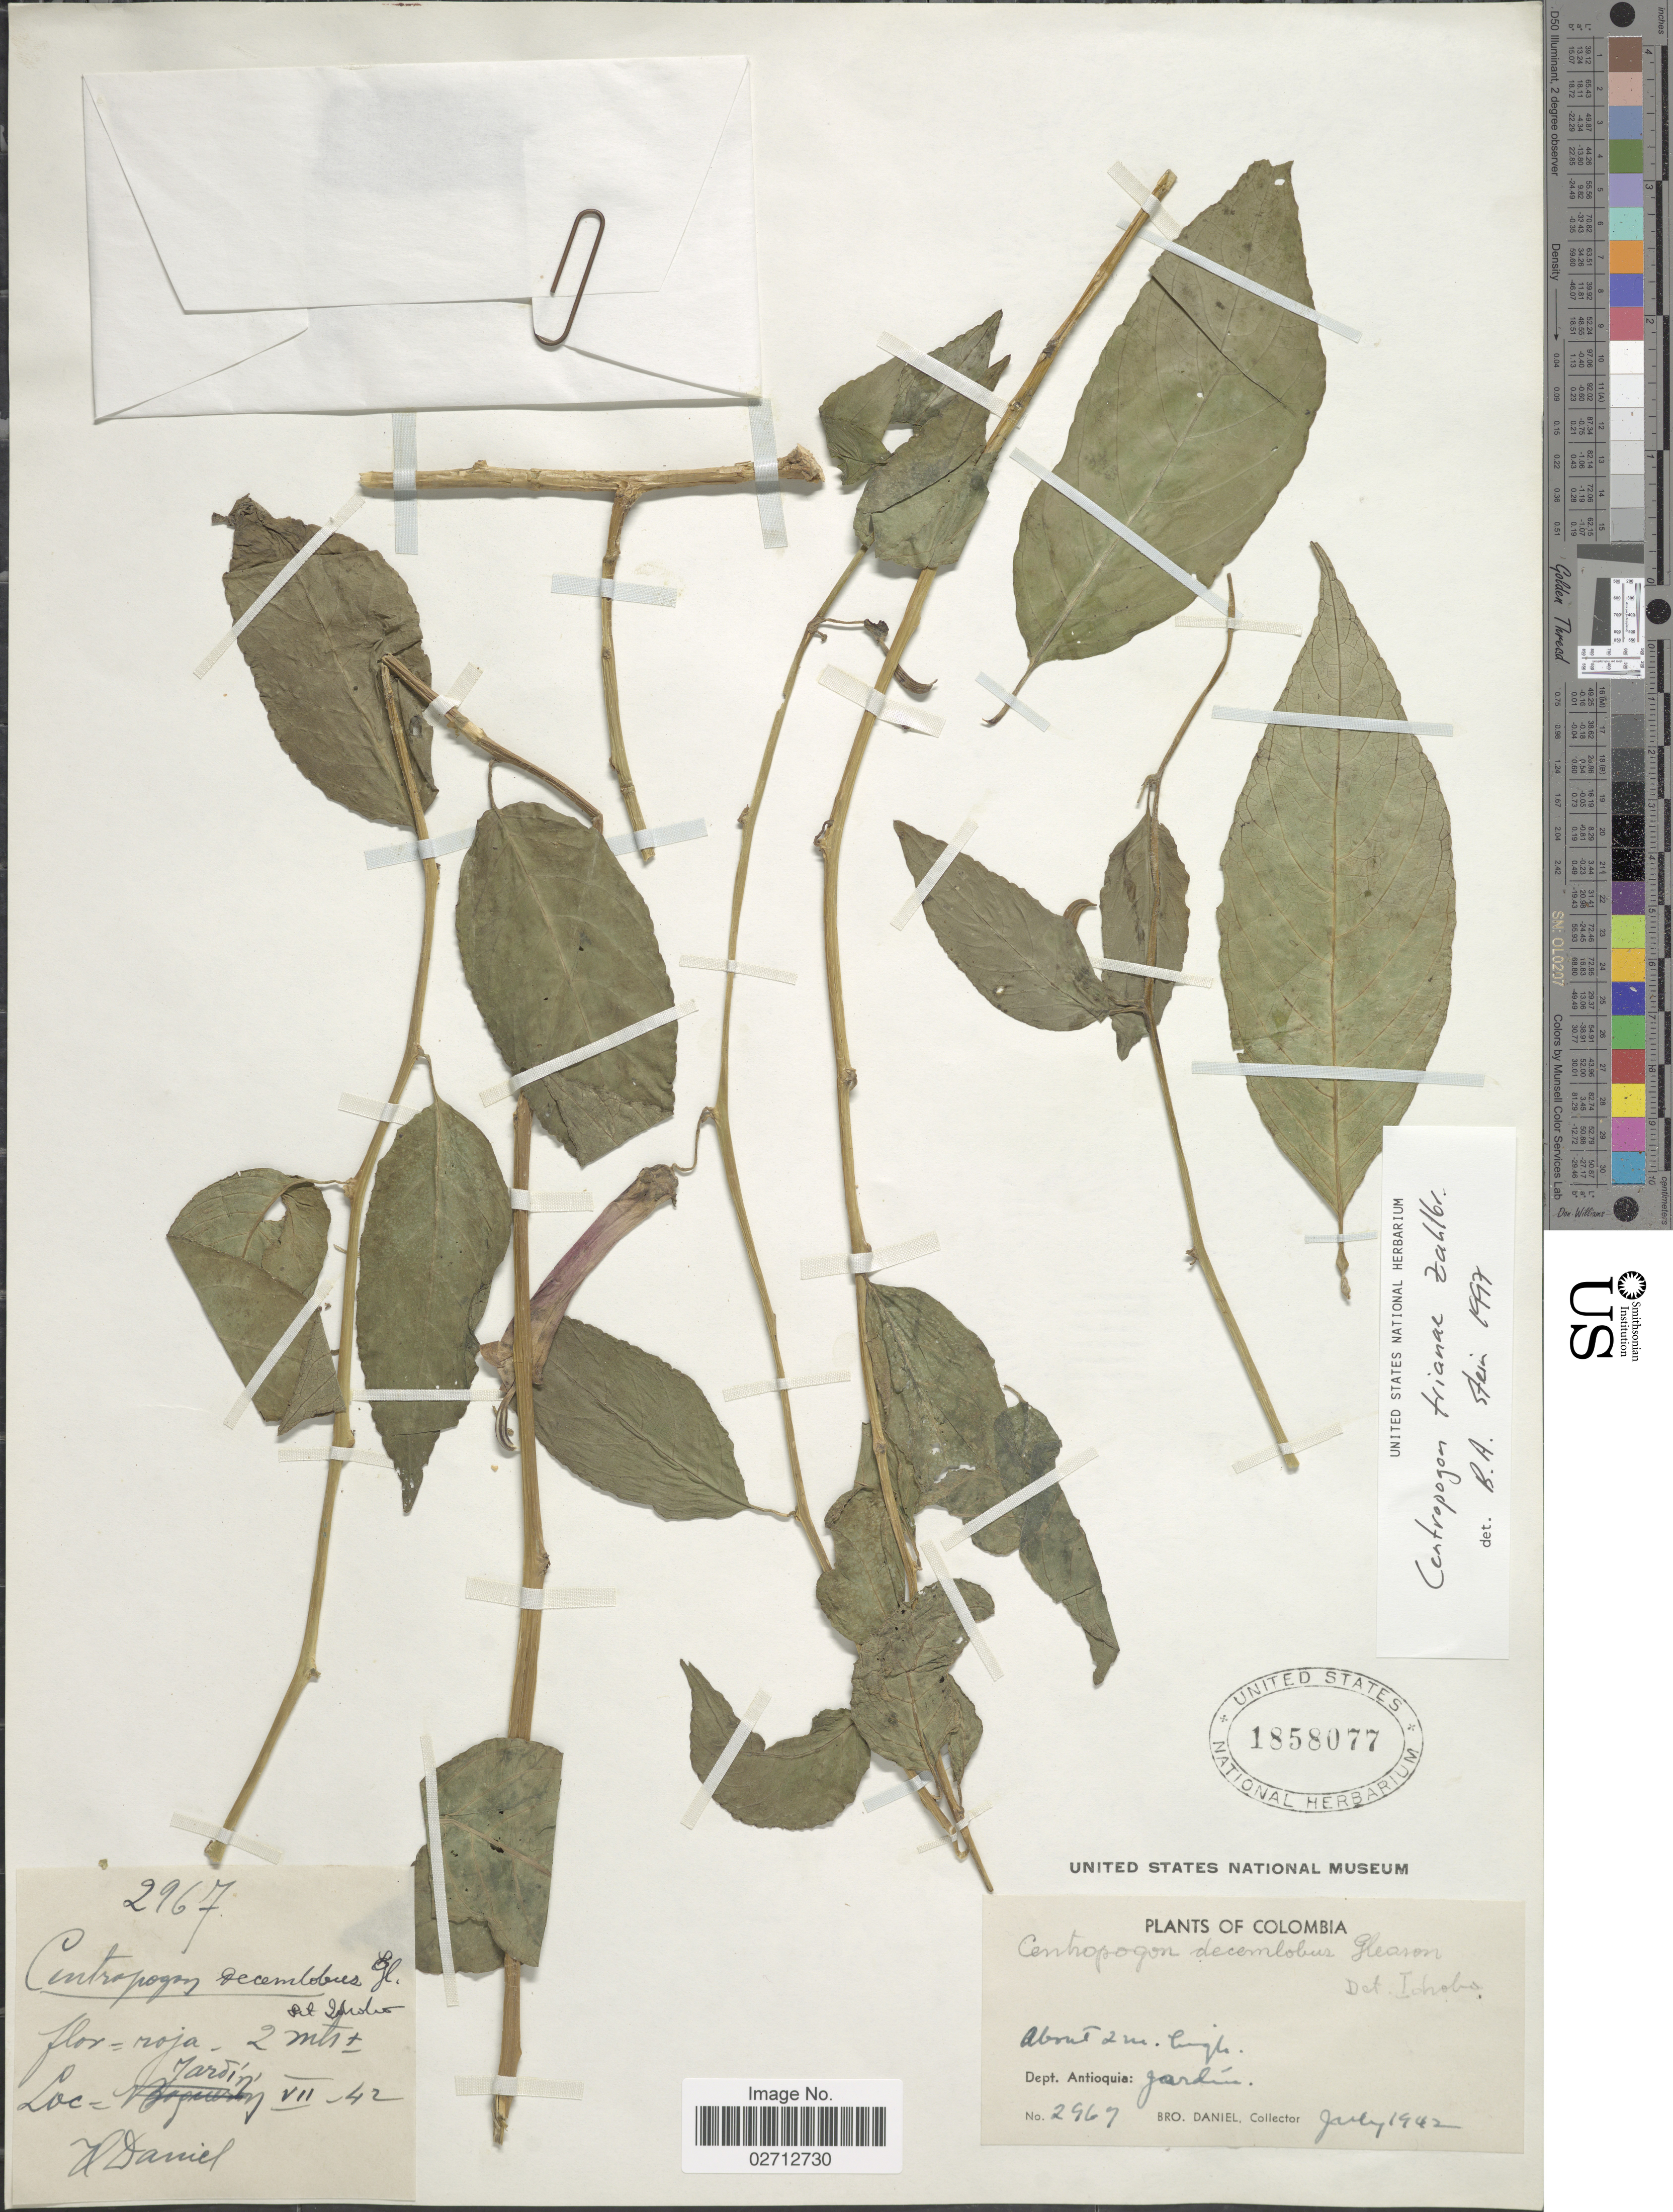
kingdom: Plantae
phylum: Tracheophyta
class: Magnoliopsida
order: Asterales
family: Campanulaceae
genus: Centropogon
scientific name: Centropogon trianae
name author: Zahlbr.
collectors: Bro. Daniel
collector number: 2967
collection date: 1942-07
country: Colombia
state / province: Antioquia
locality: Jardin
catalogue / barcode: US 1858077